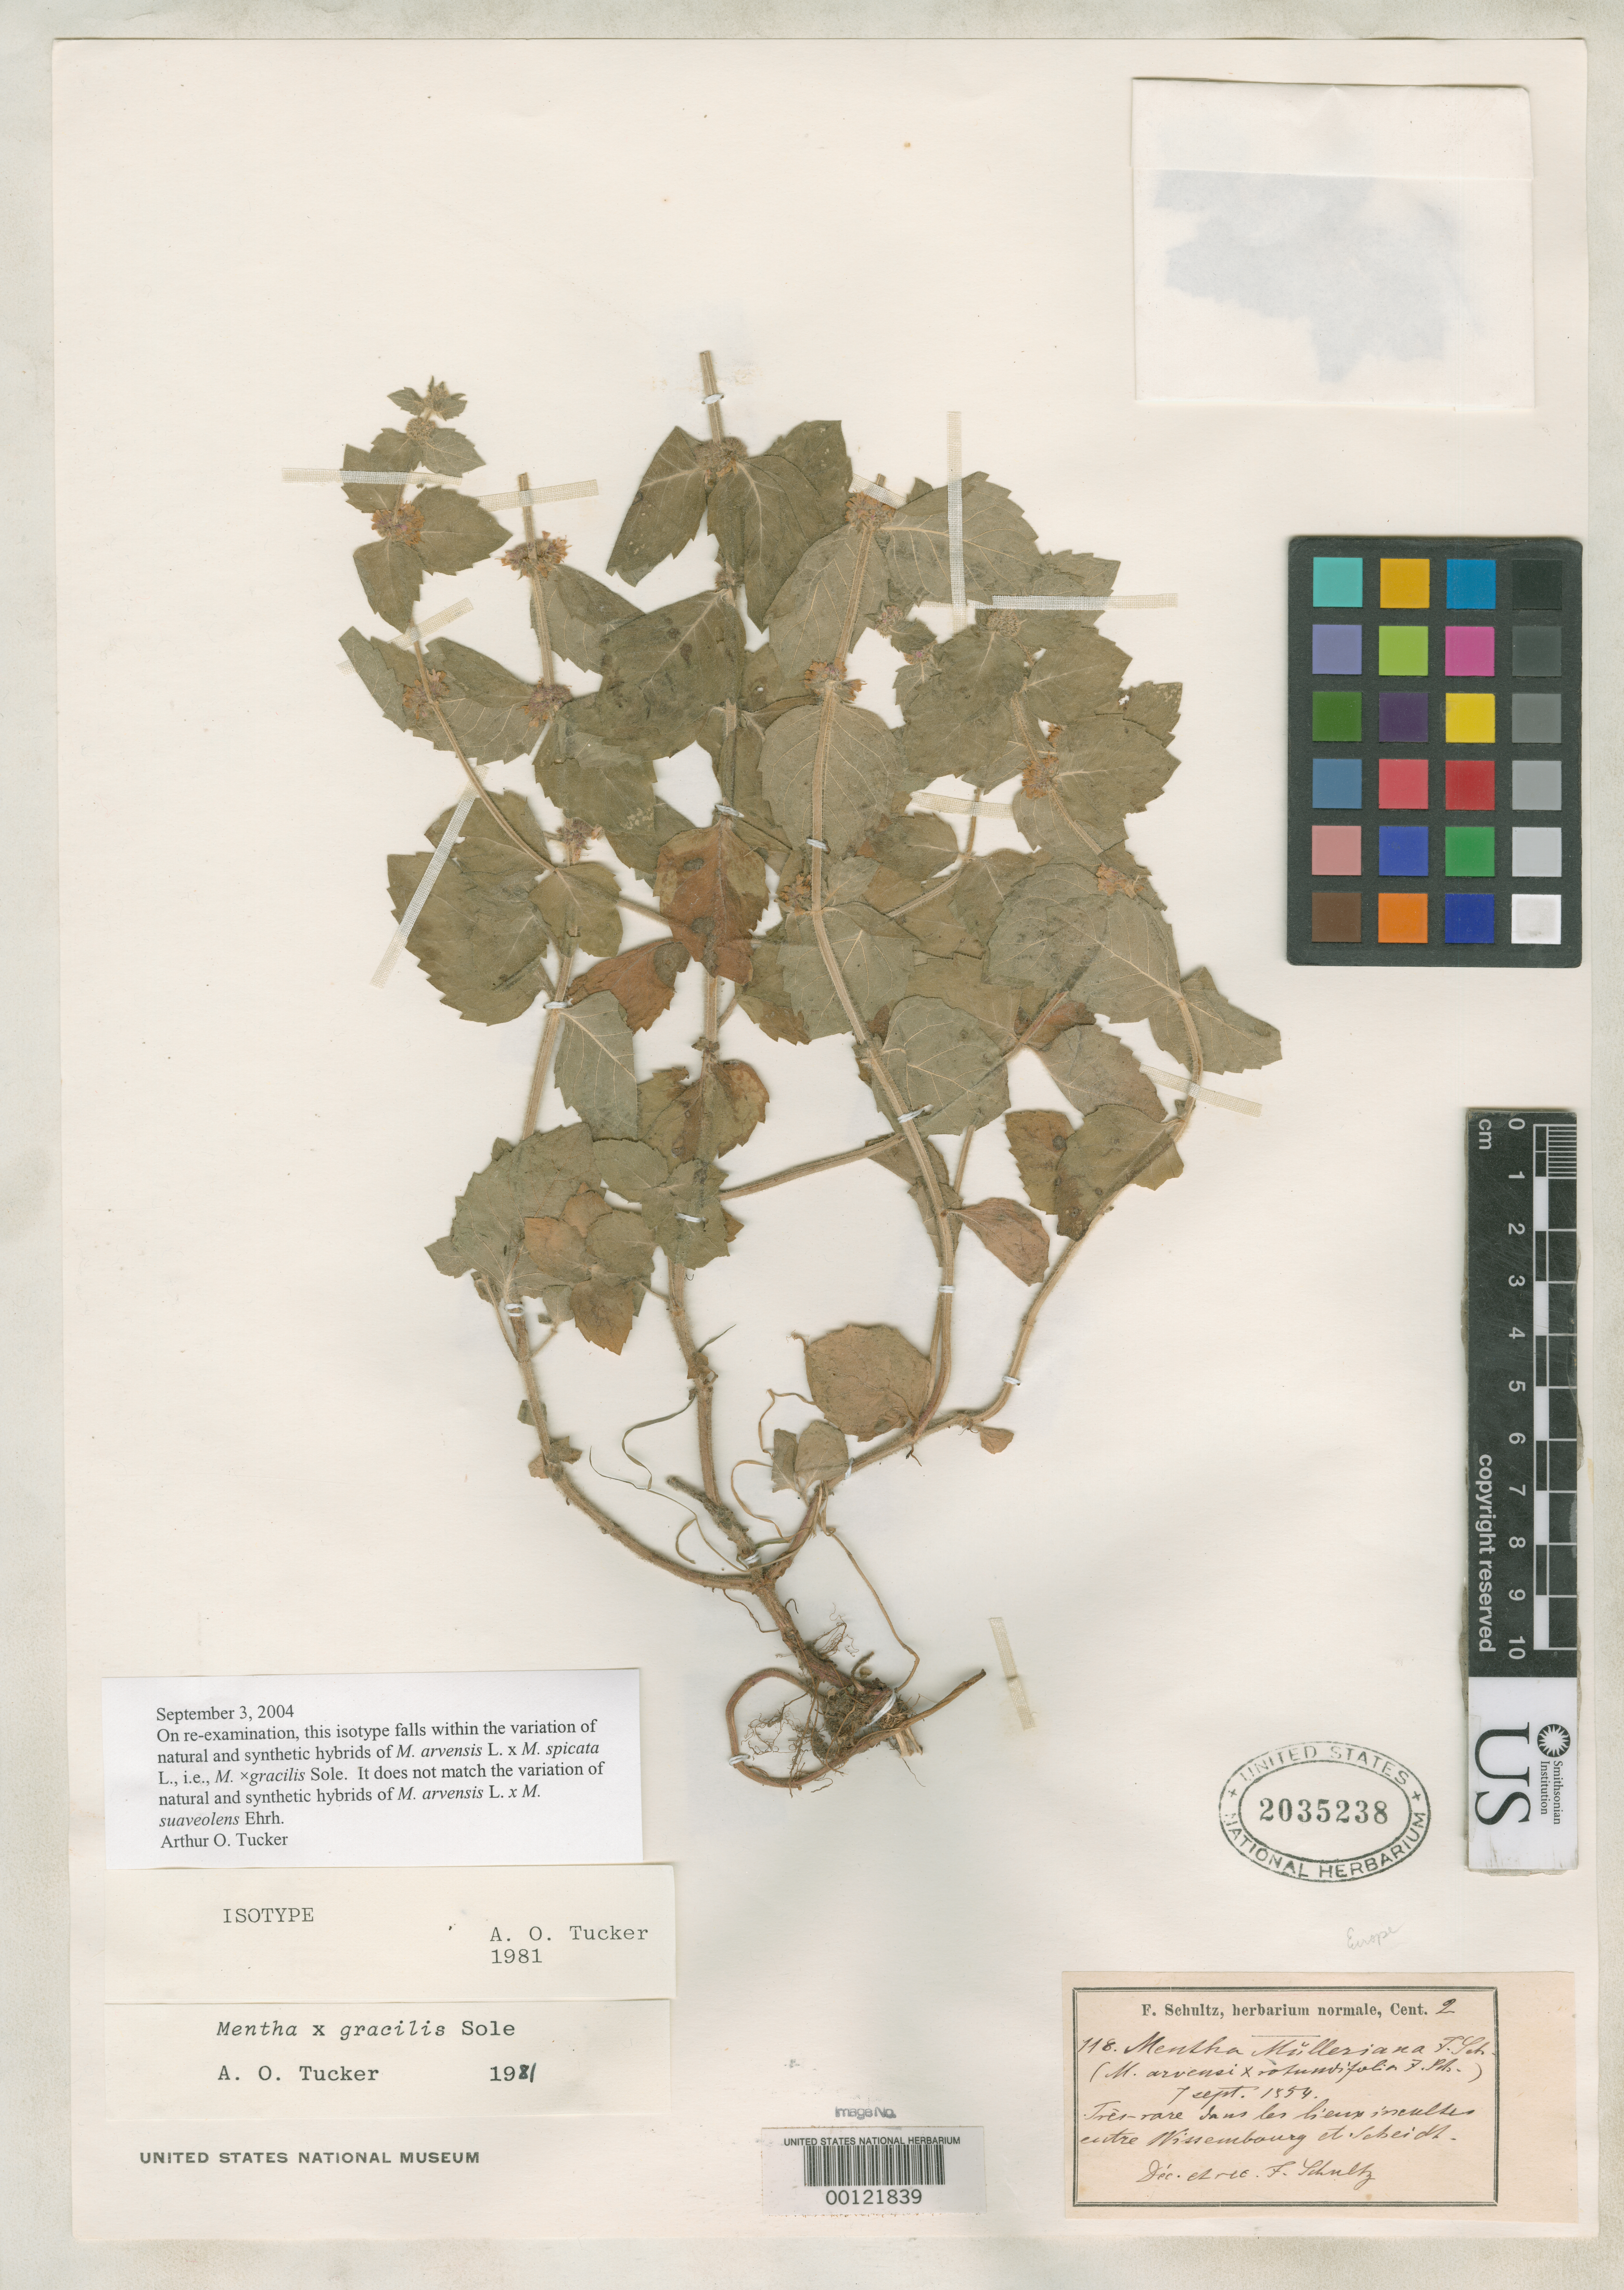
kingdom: Plantae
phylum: Tracheophyta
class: Magnoliopsida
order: Lamiales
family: Lamiaceae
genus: Mentha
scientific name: Mentha x muelleriana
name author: F.W. Schultz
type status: Isotype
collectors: F. Schultz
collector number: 118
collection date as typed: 07 Sep 1854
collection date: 1854-09-07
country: France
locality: Entre Wissembourg et Scheidl.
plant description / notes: "F. Schultz, herbarium normale, Cent. 2"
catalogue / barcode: US 2035238